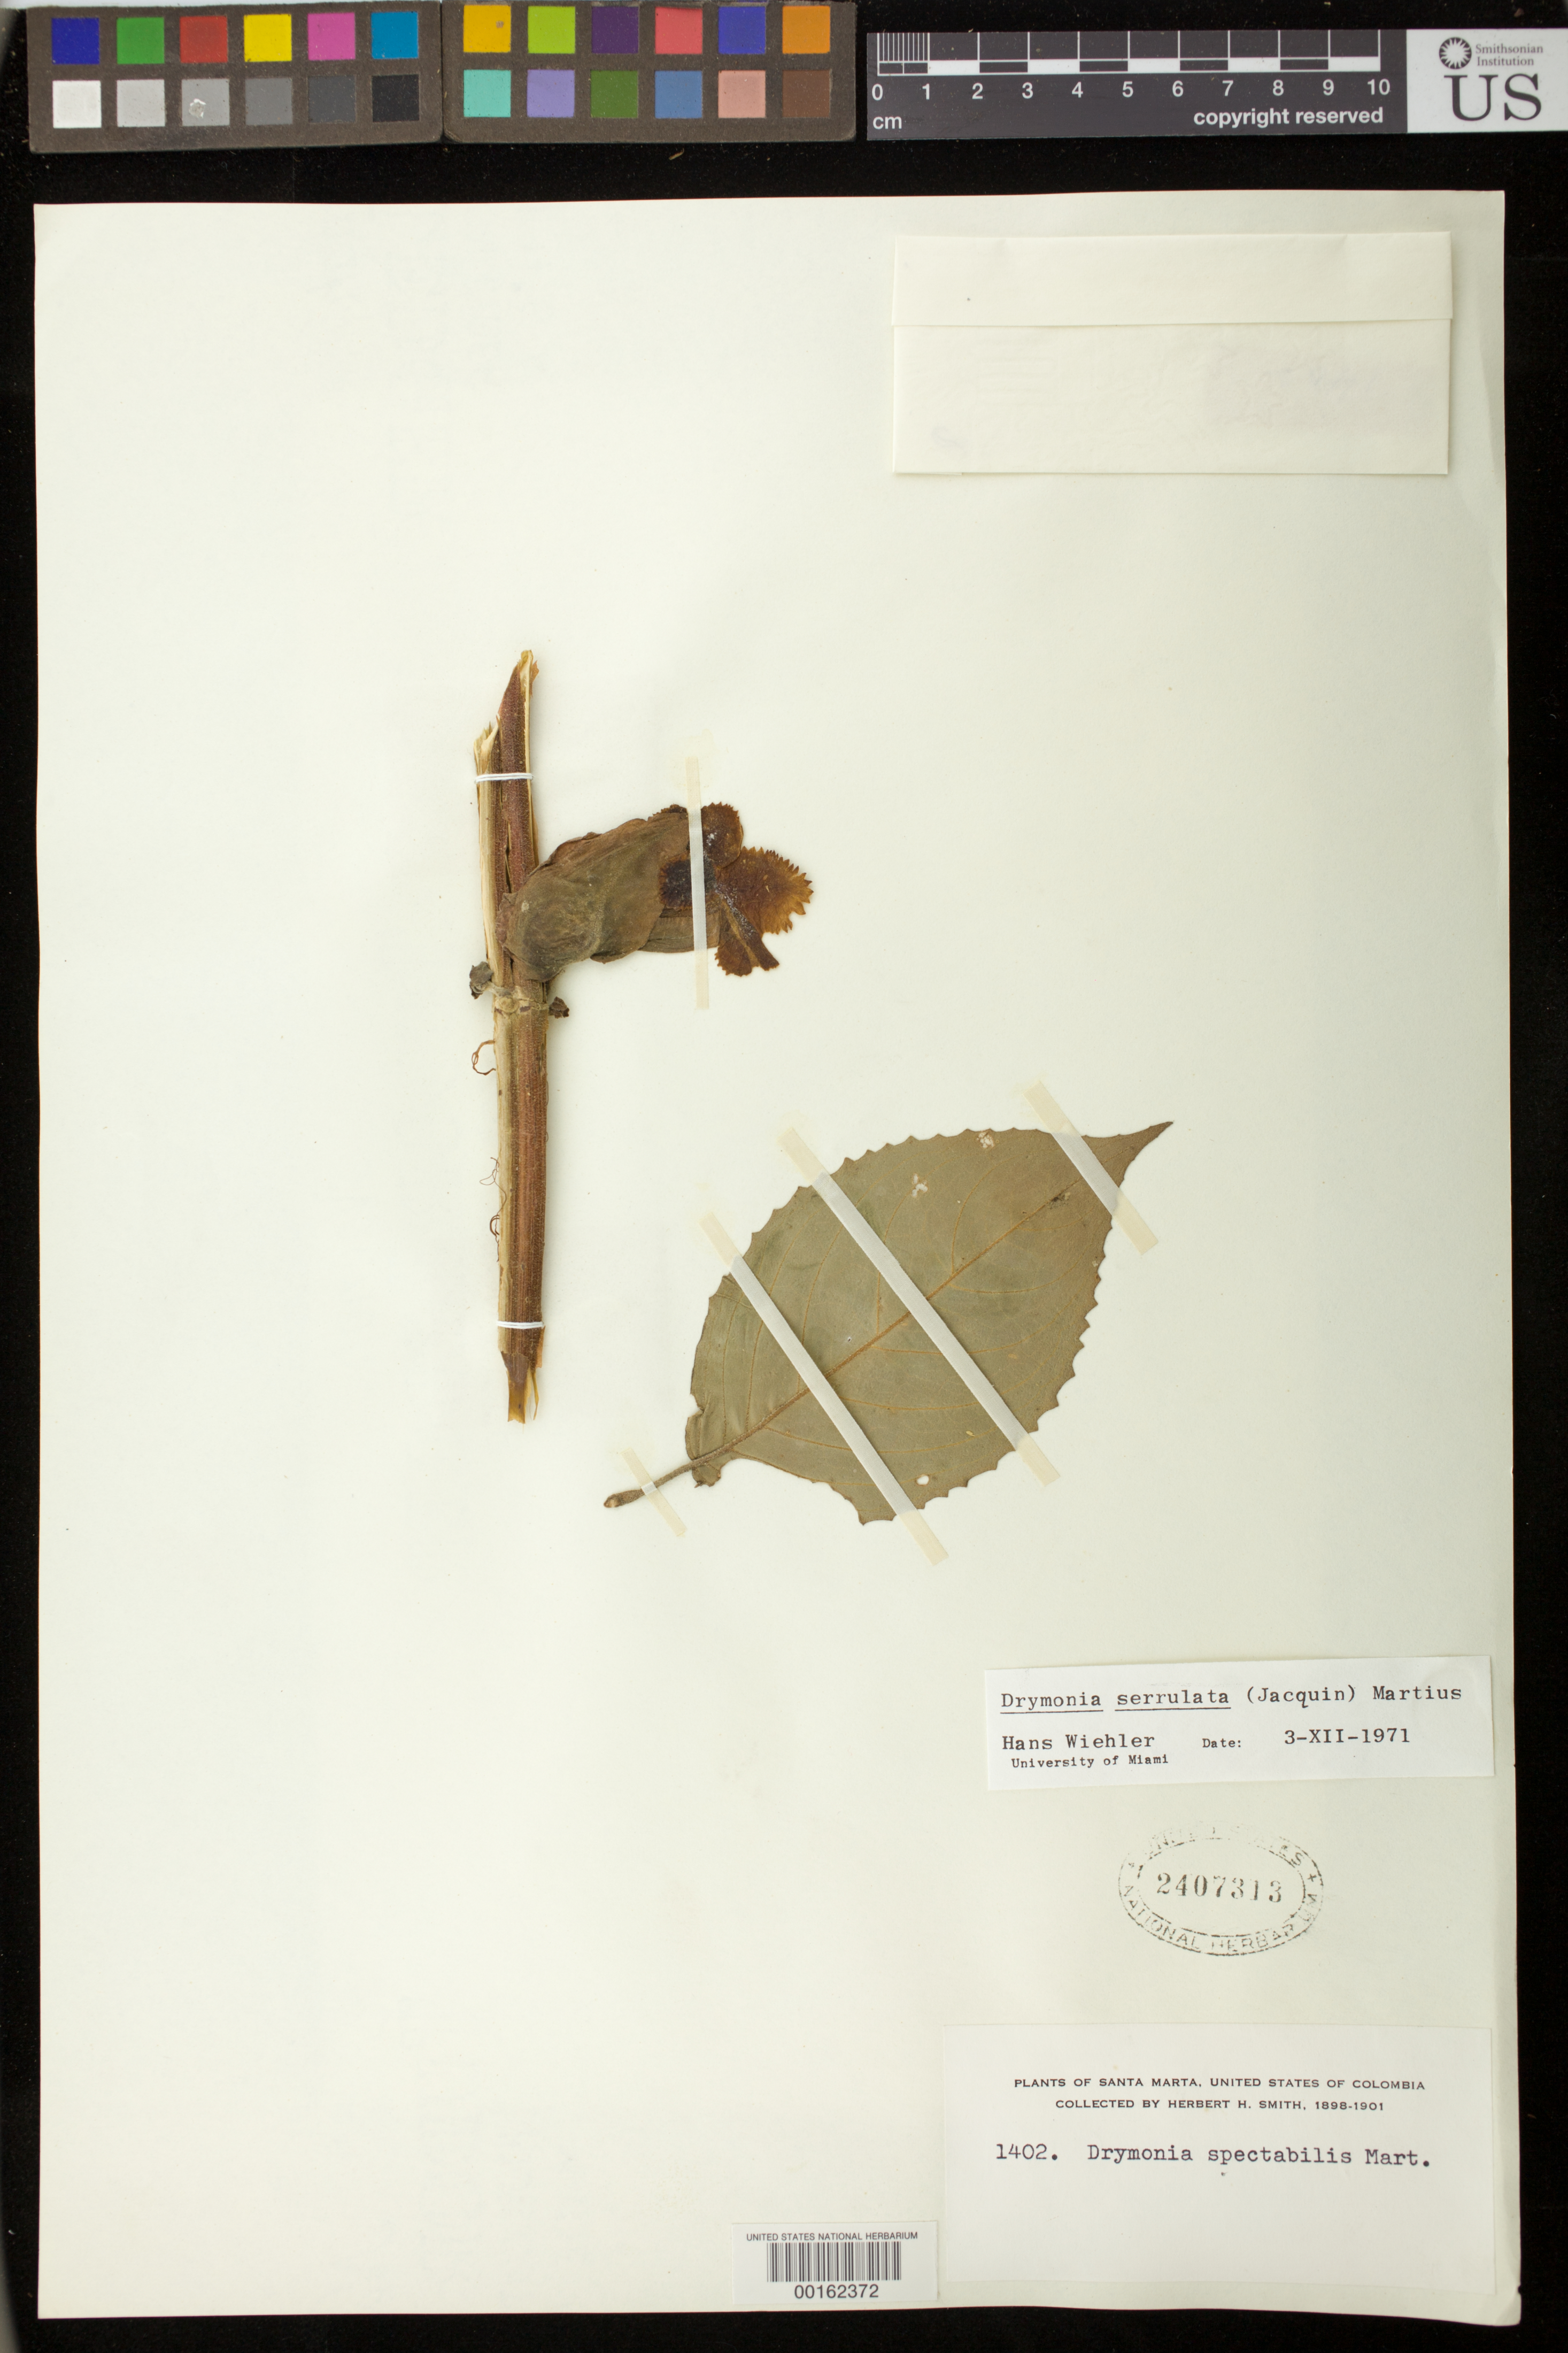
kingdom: Plantae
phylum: Tracheophyta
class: Magnoliopsida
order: Lamiales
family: Gesneriaceae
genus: Drymonia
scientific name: Drymonia serrulata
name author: (Jacq.) Mart.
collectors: Herbert H. Smith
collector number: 1402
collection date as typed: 1898-1901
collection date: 1898/1901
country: Colombia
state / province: Magdalena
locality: Santa Marta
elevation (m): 610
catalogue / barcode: US 2407313